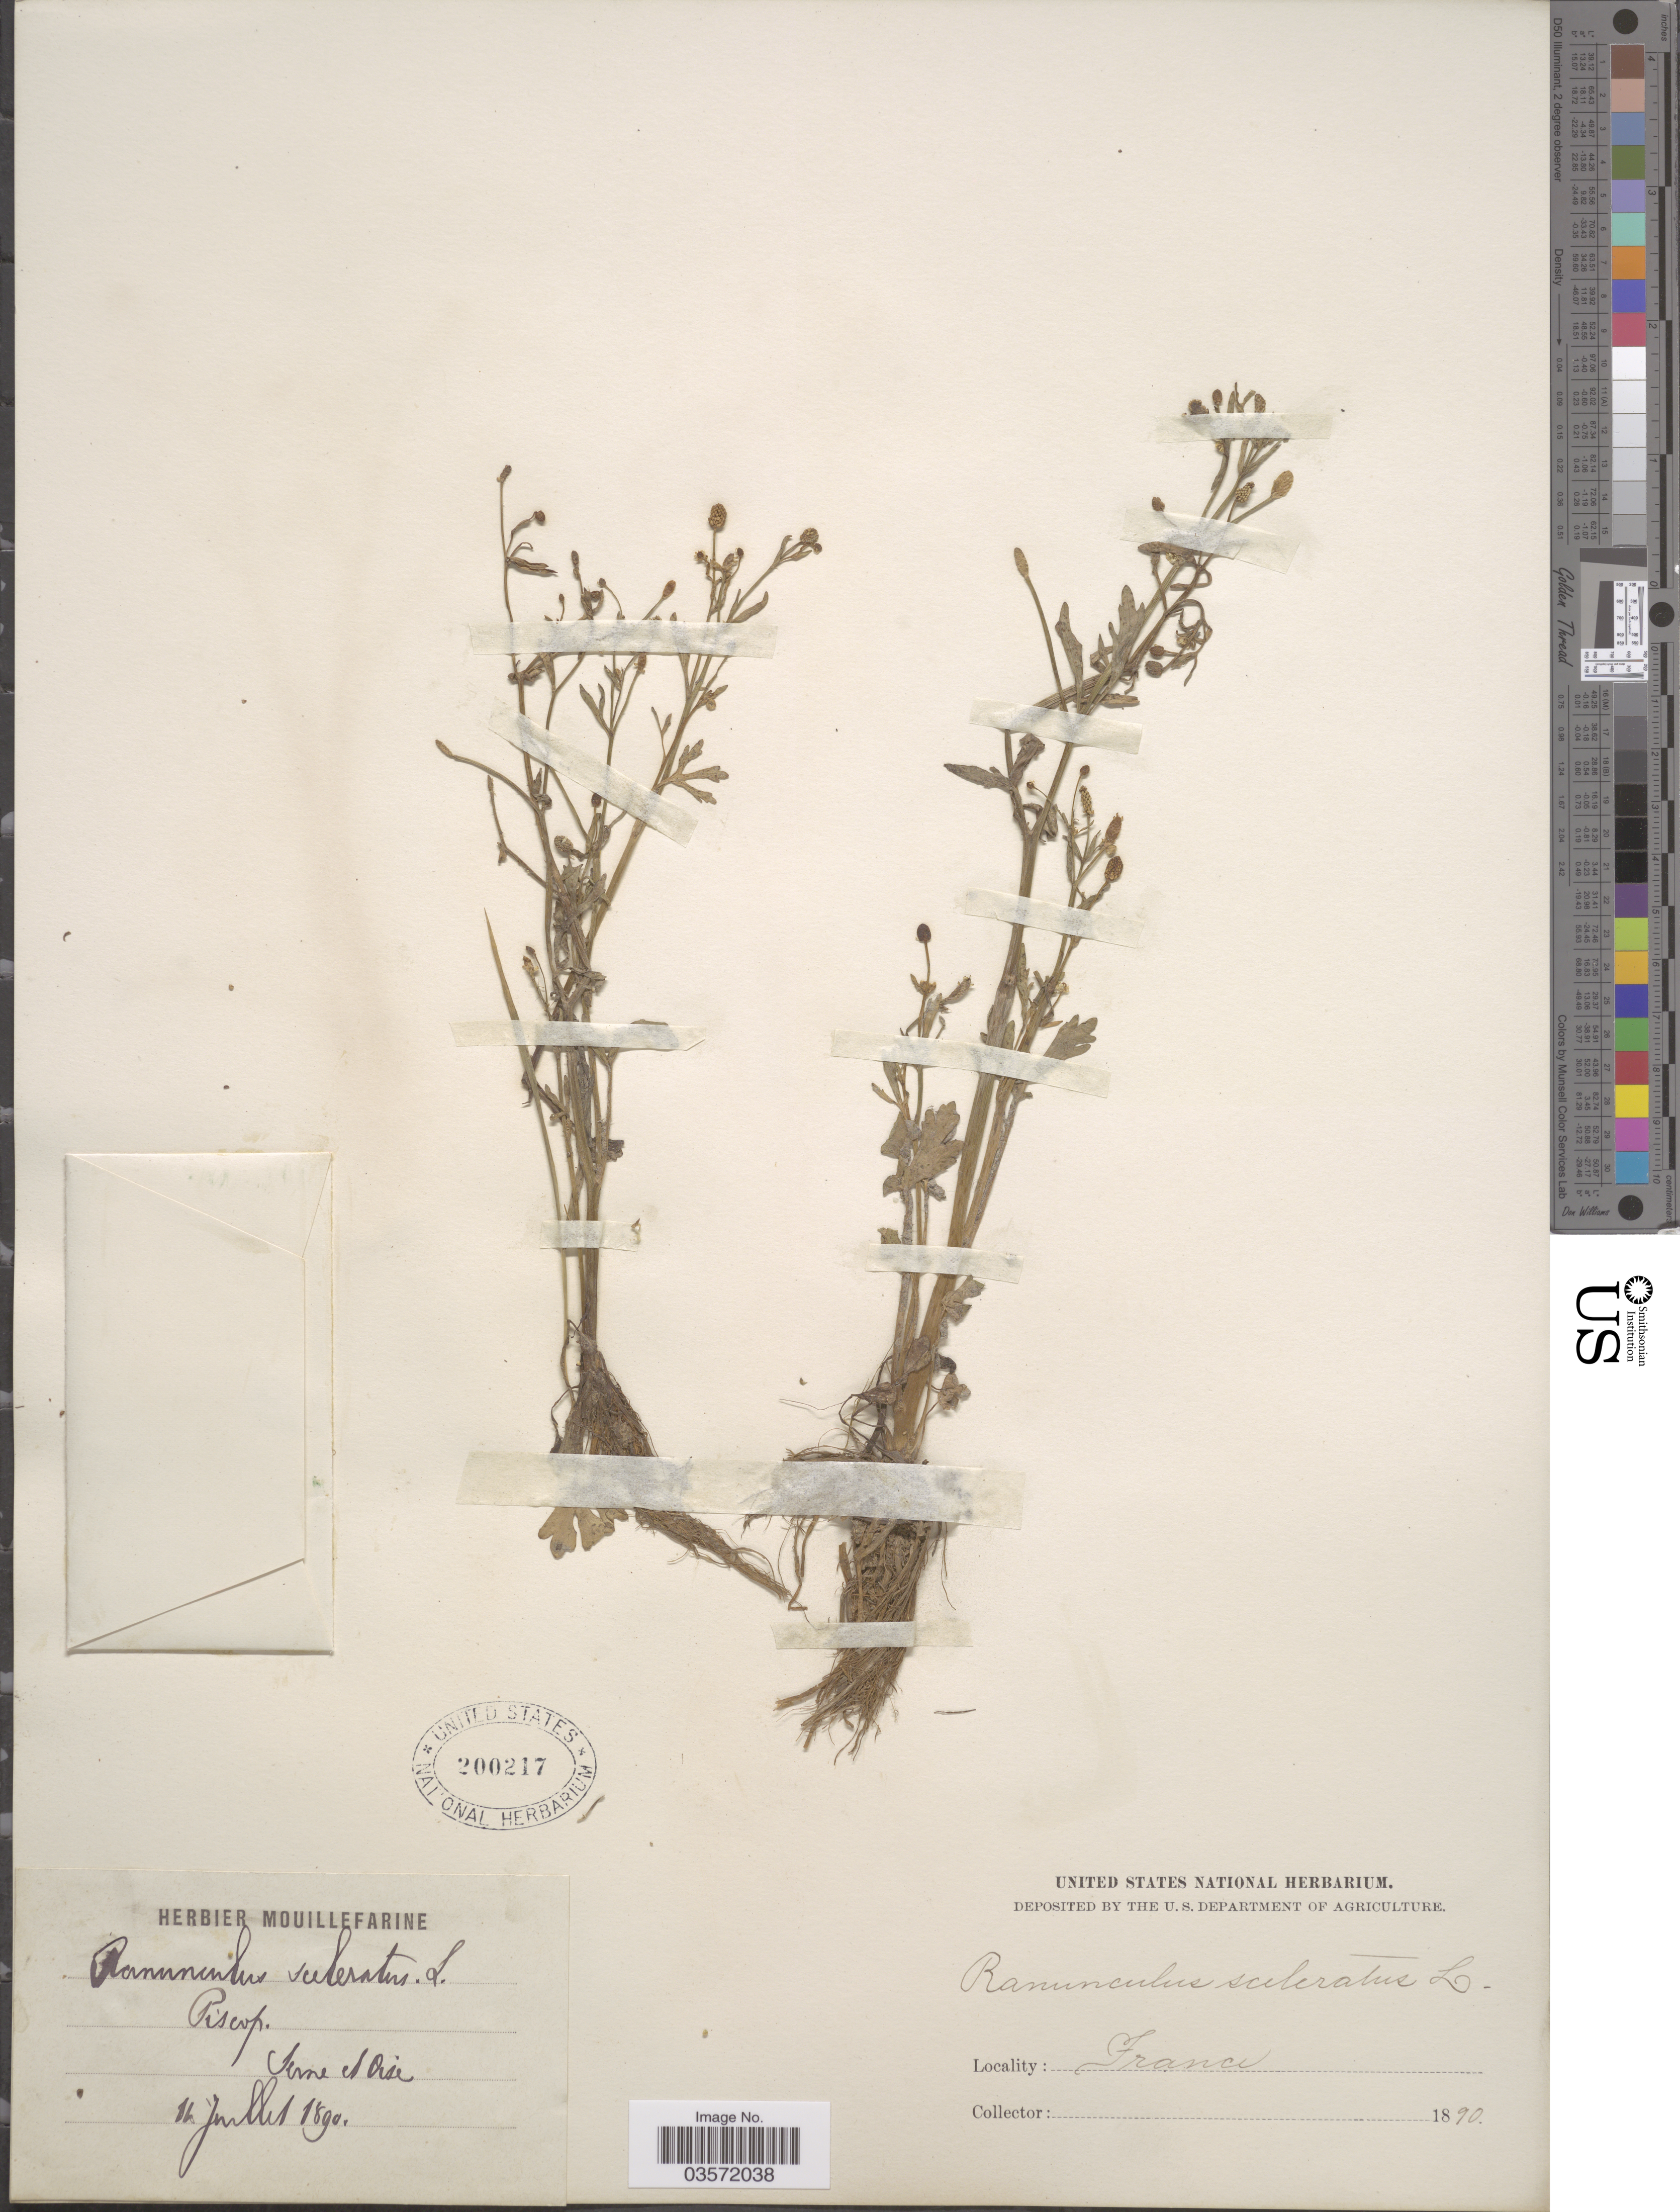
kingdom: Plantae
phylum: Tracheophyta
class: Magnoliopsida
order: Ranunculales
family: Ranunculaceae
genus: Ranunculus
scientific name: Ranunculus sceleratus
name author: L.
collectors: ex herb. Mouillefarine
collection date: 1890-07-14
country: France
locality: Piscop. Seine et Oise.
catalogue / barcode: US 200217